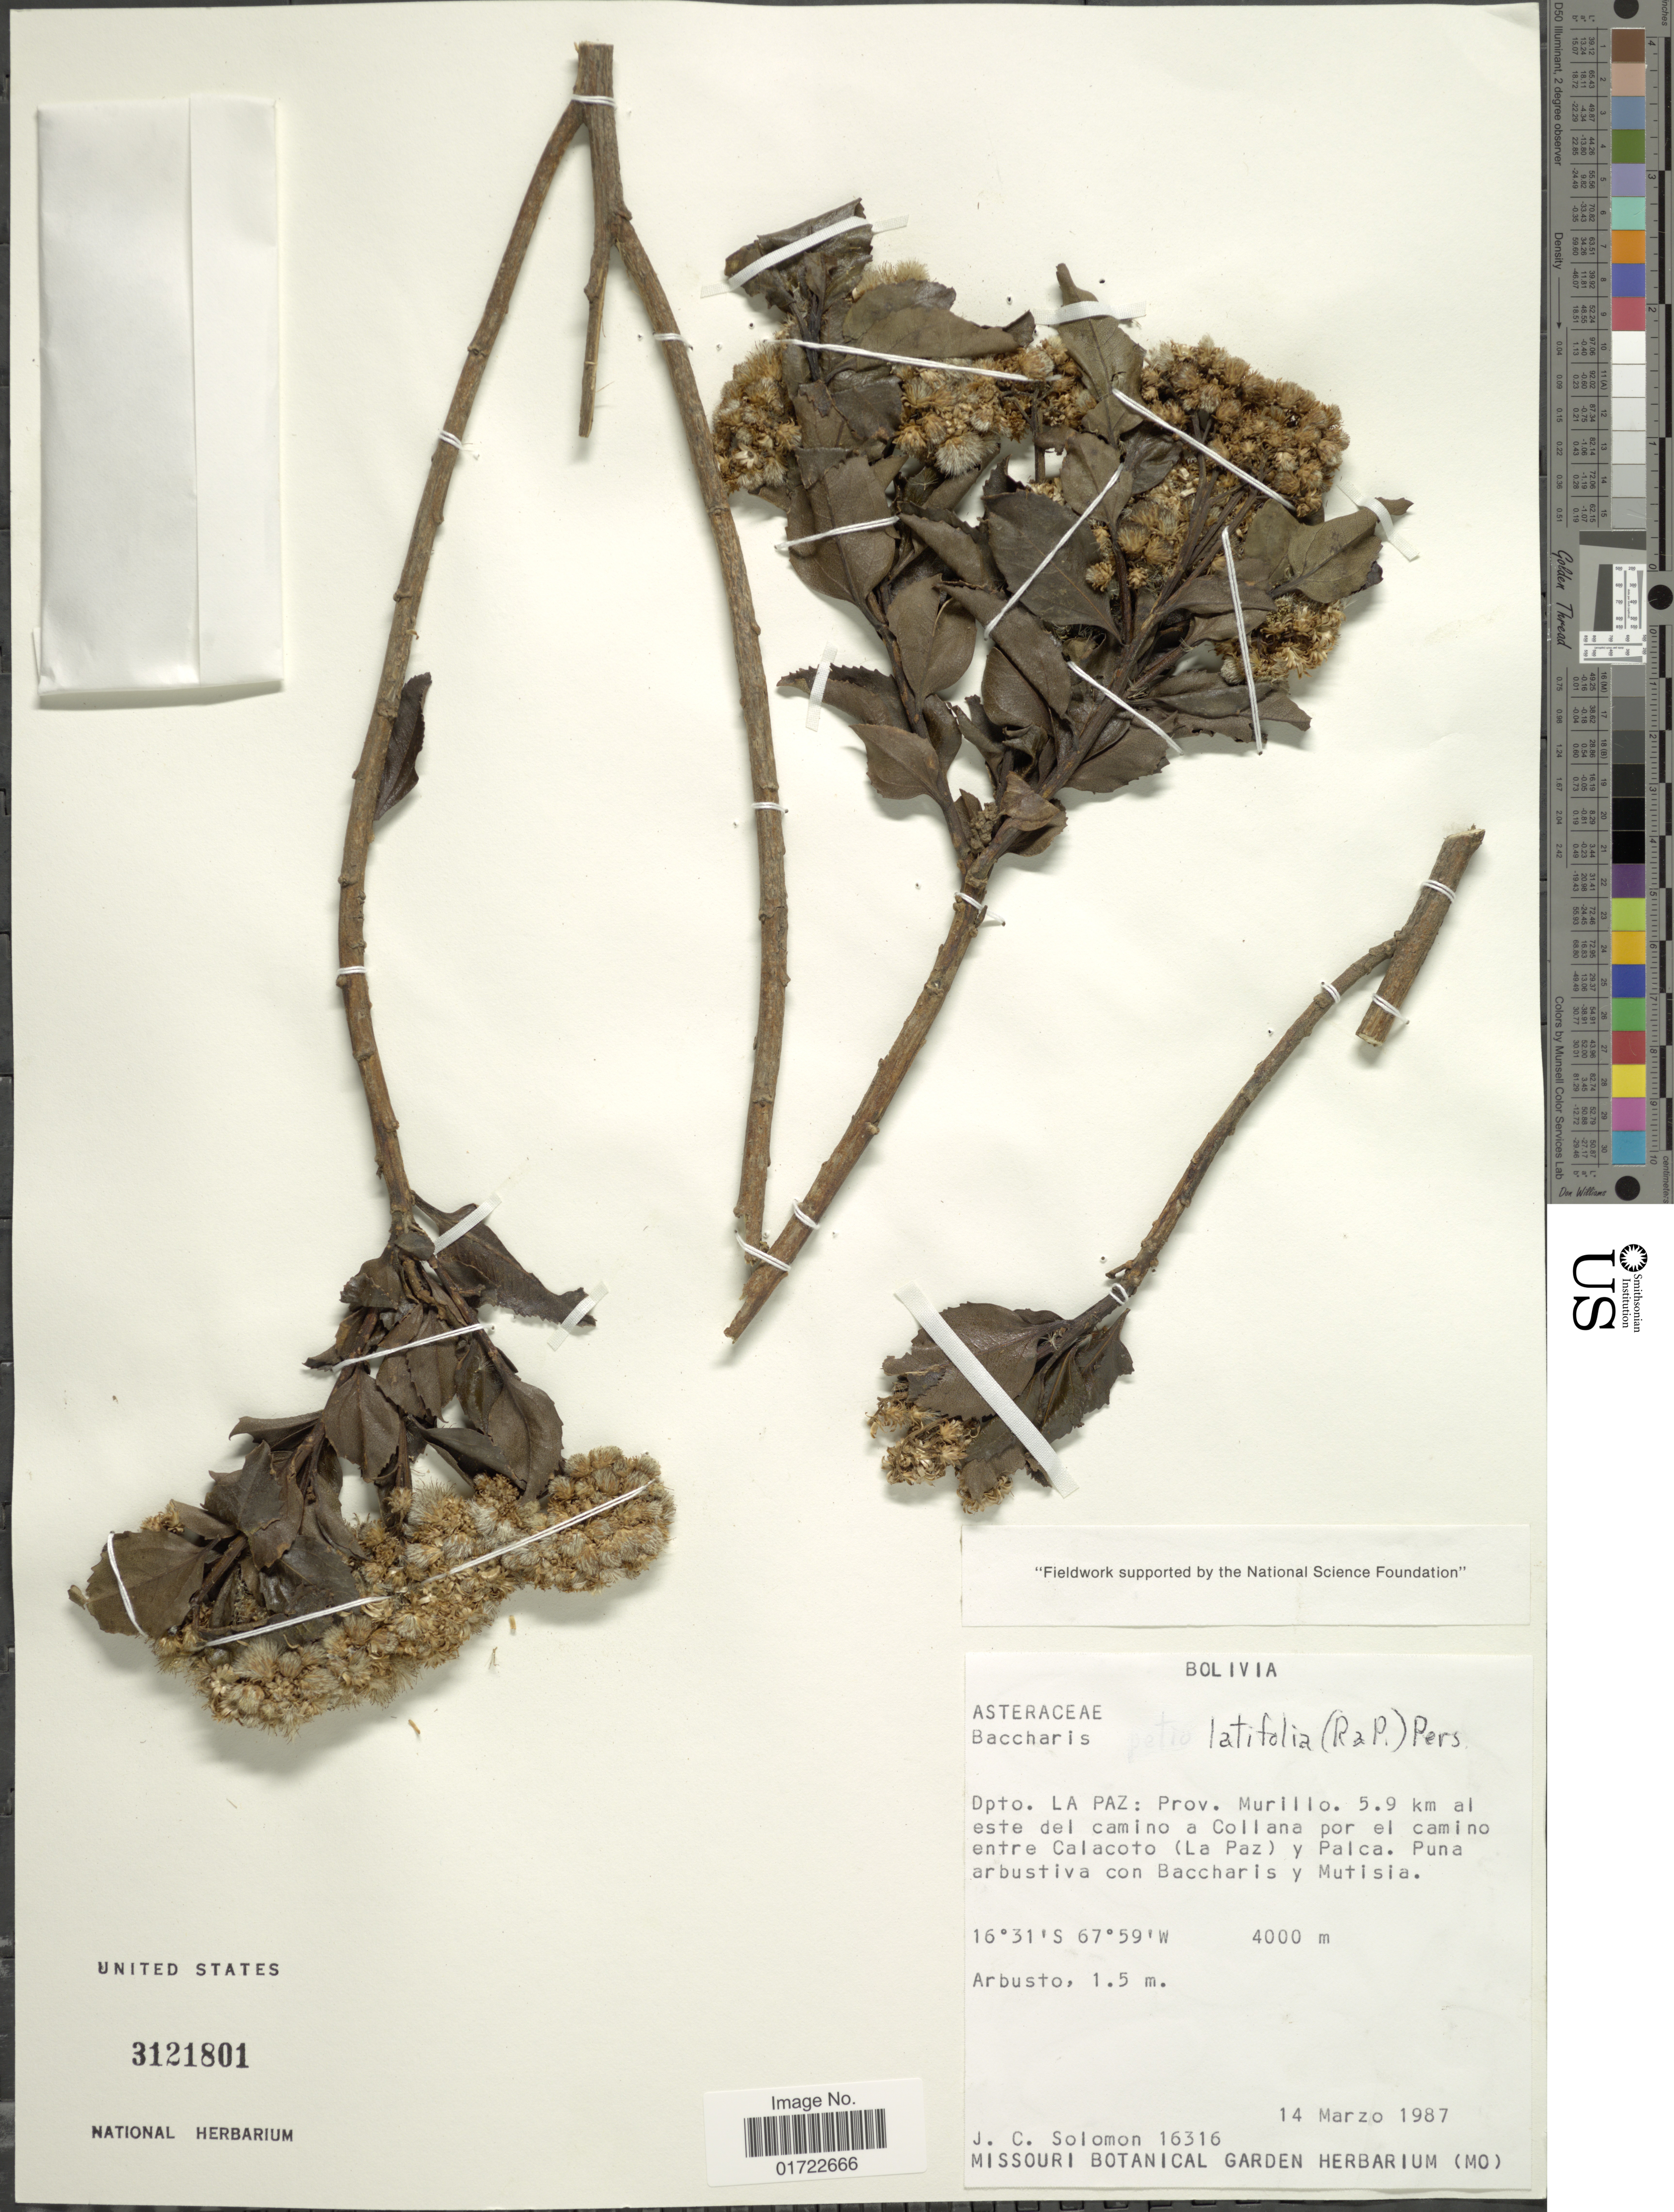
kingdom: Plantae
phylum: Tracheophyta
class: Magnoliopsida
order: Asterales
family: Asteraceae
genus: Baccharis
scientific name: Baccharis latifolia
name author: (Ruiz & Pav.) Pers.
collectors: J. C. Solomon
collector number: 16316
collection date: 1987-03-14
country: Bolivia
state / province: La Paz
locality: Dpto. La Paz: Prov. Muriilo. 5.9 km al este del camino a Collana por el camino entre Calacoto (La Paz) y Palca.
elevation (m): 4000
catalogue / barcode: US 3121801